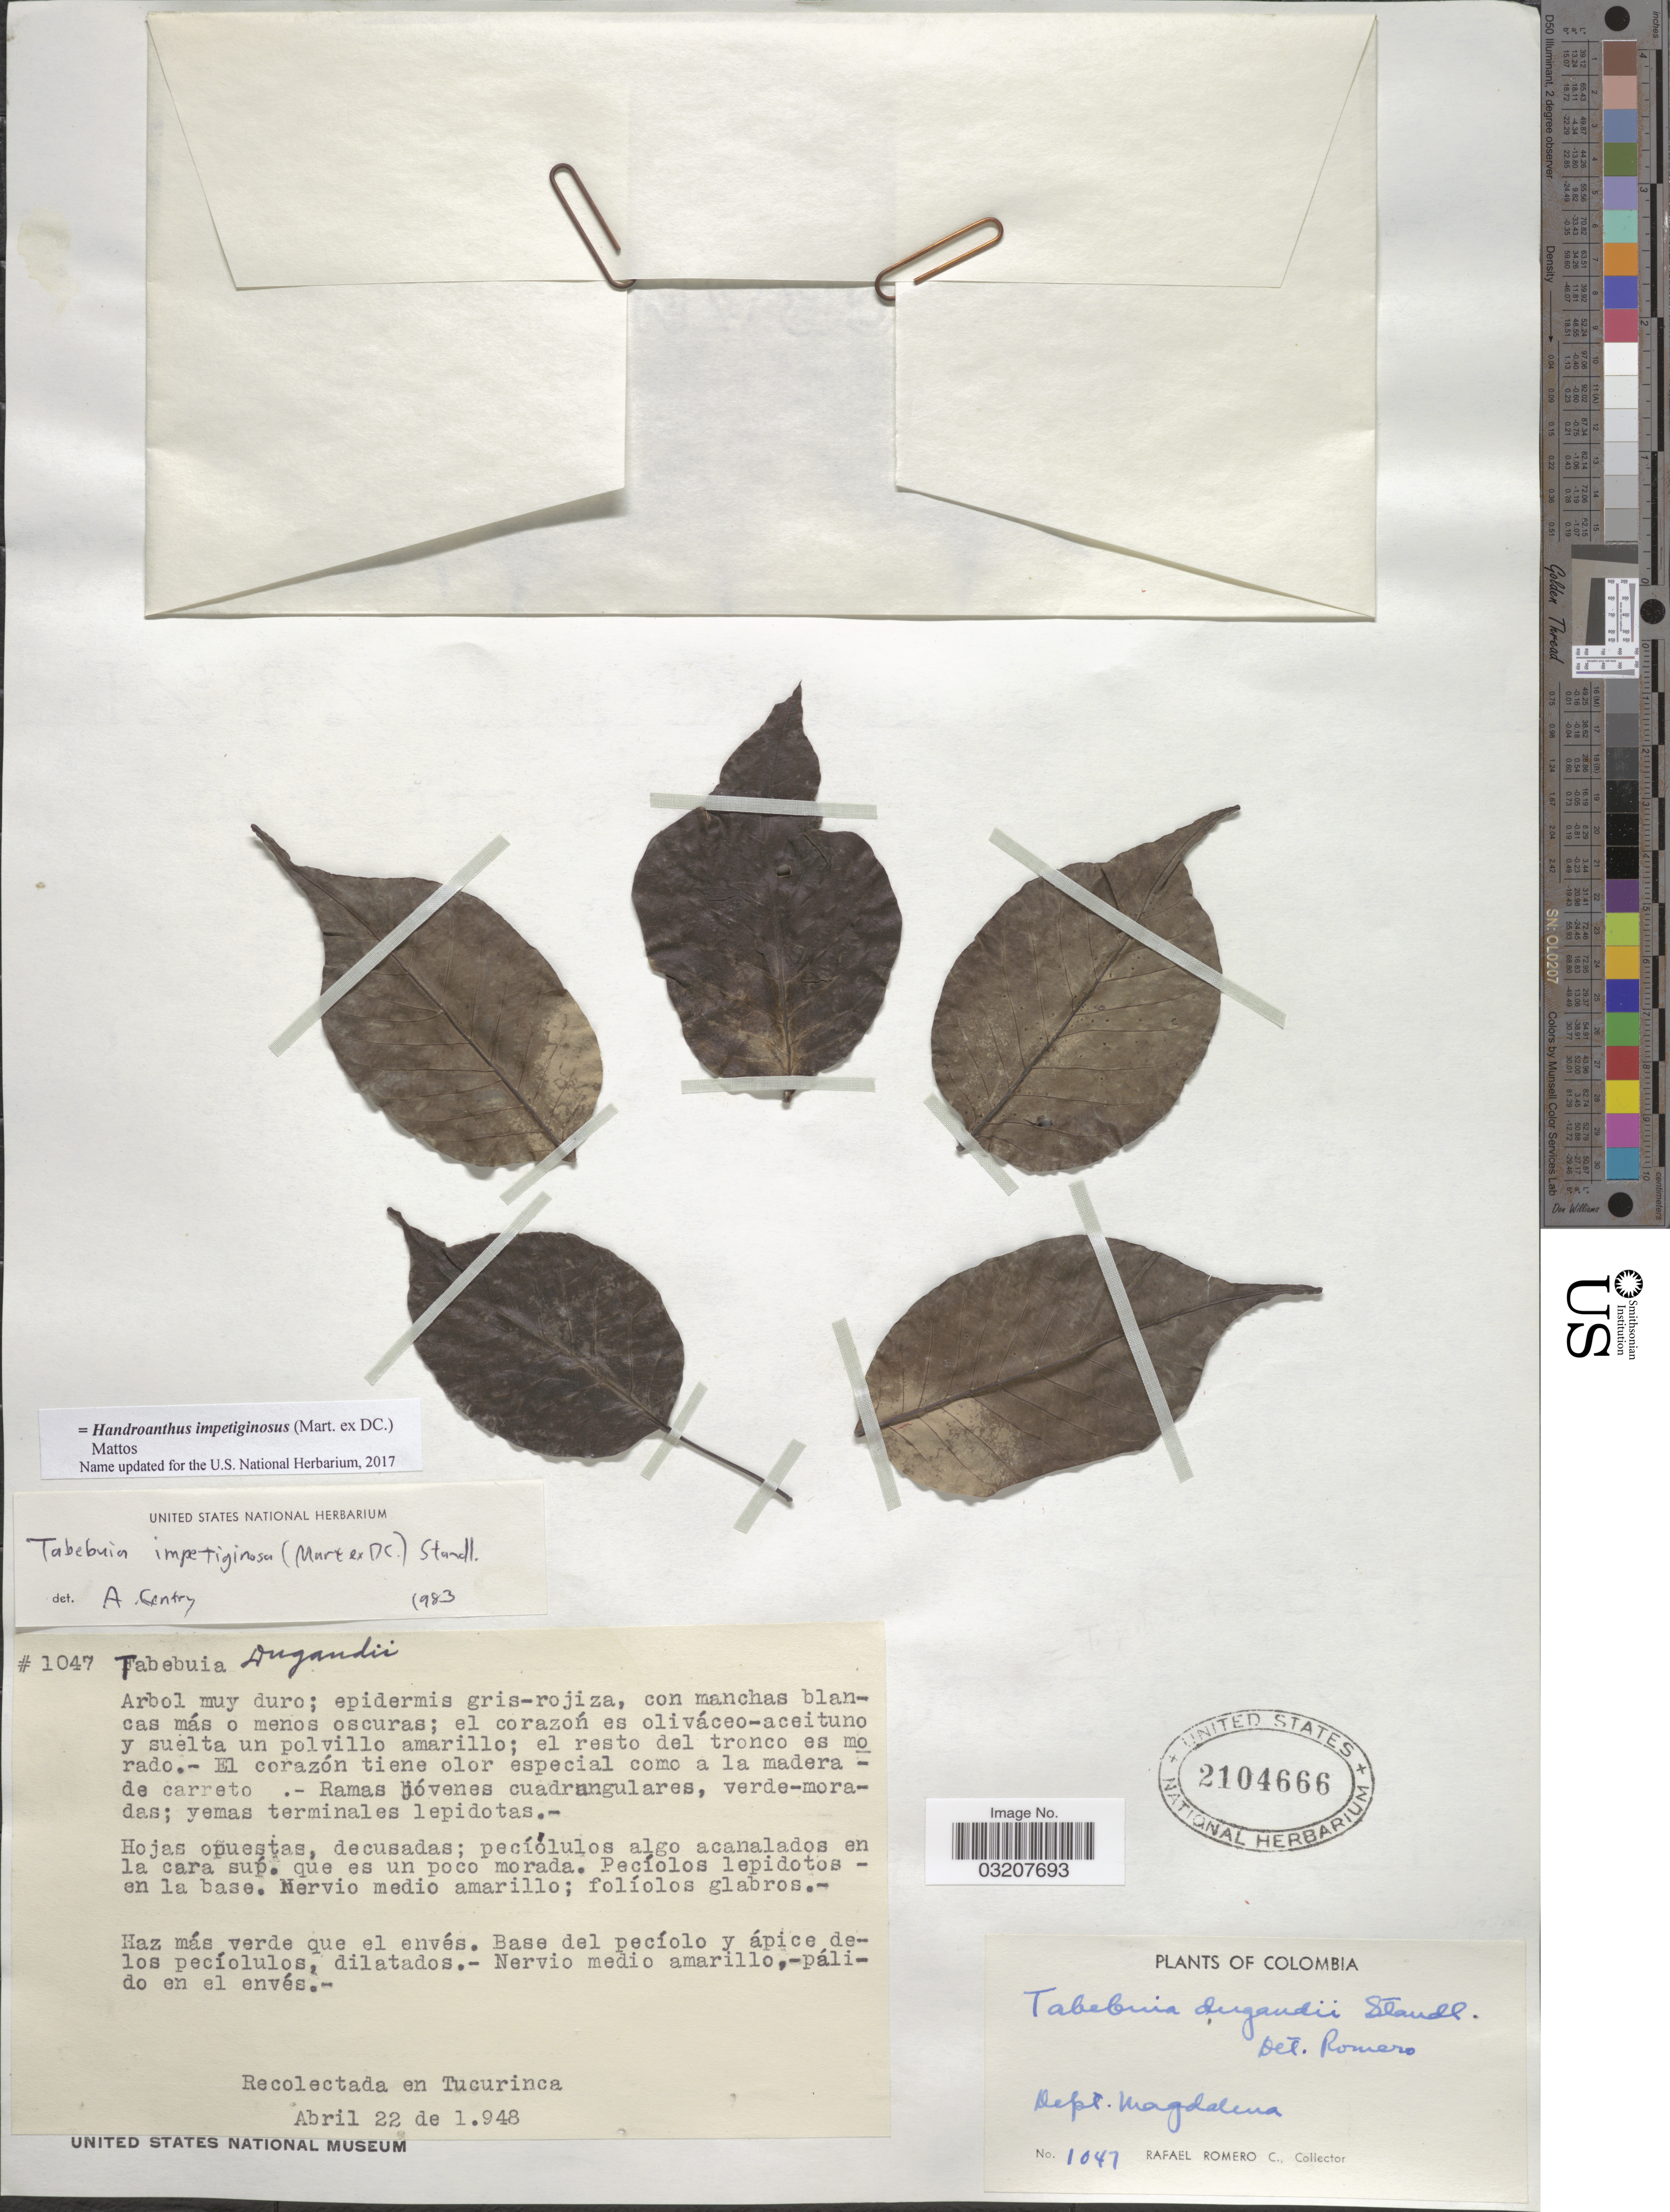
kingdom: Plantae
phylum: Tracheophyta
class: Magnoliopsida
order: Lamiales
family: Bignoniaceae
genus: Handroanthus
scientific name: Handroanthus impetiginosus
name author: (Mart. ex DC.) Mattos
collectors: R. Romero Castañeda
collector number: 1047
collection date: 1948-04-22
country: Colombia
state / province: Magdalena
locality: Tucurinca.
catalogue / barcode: US 2104666